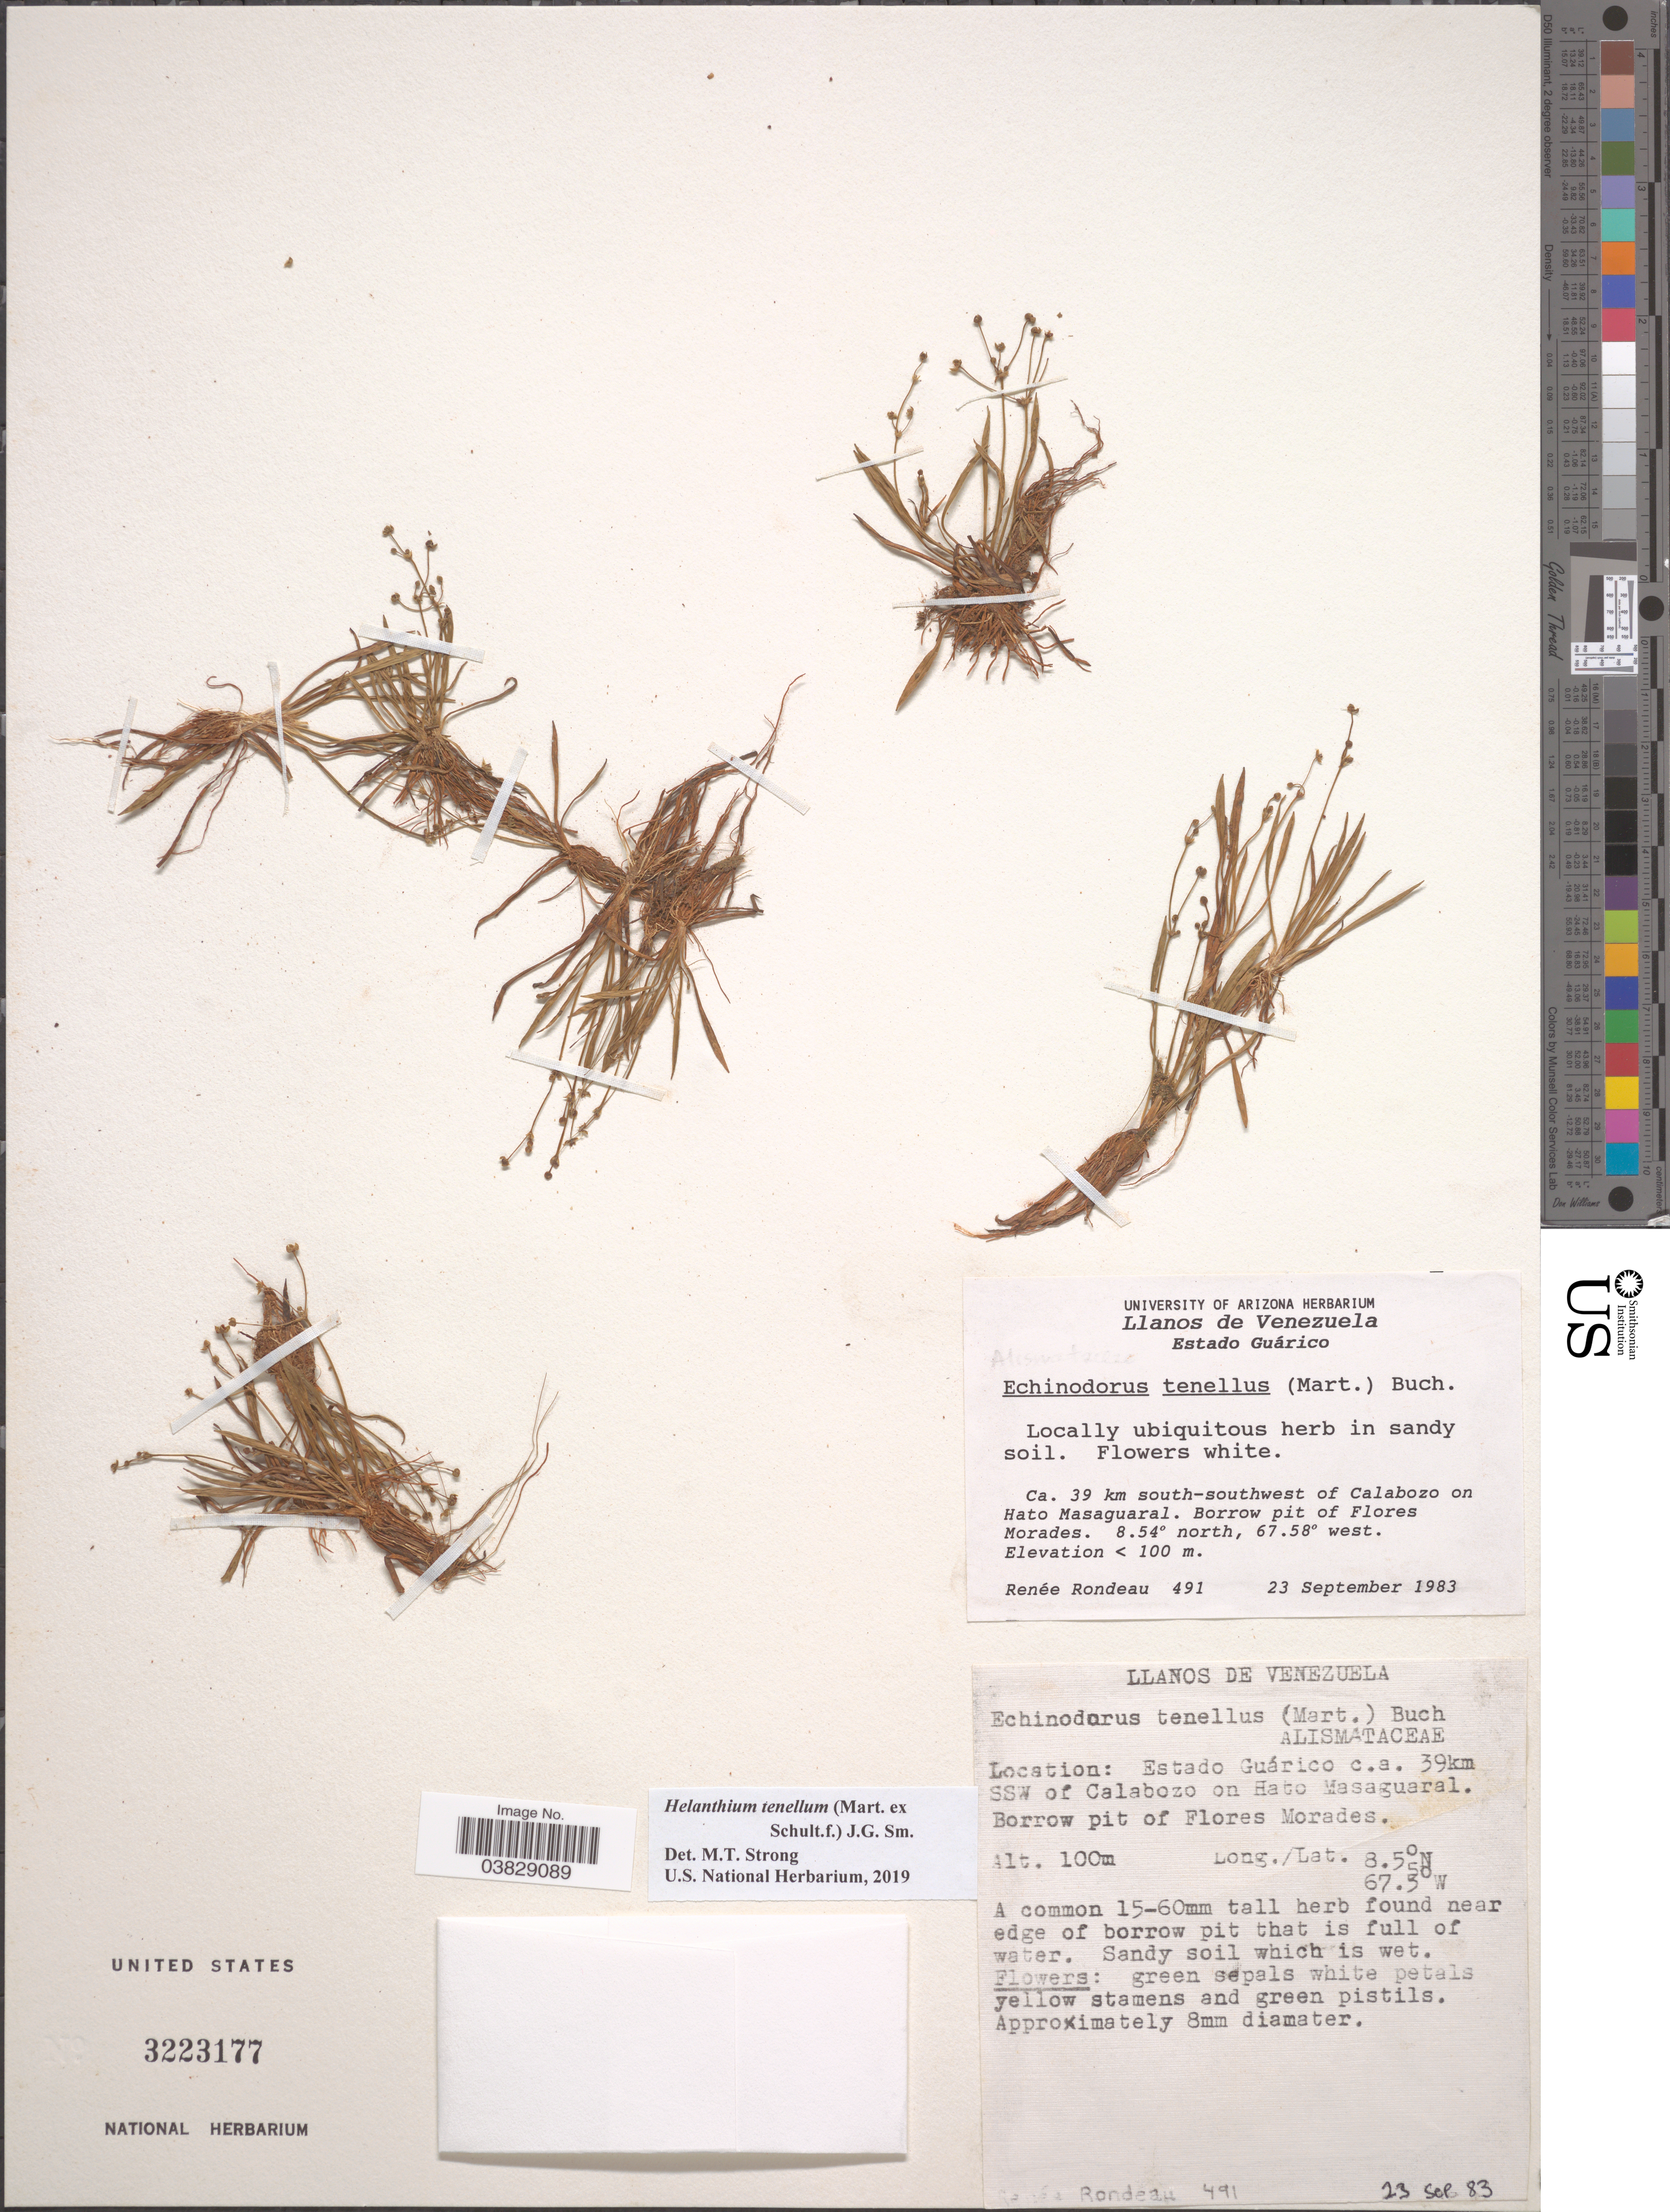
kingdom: Plantae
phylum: Tracheophyta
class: Liliopsida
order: Alismatales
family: Alismataceae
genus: Helanthium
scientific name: Helanthium tenellum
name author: (Mart. ex Schult. f.) J.G. Sm.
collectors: R. Rondeau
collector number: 491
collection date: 1983-09-23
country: Venezuela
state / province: Guarico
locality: Llanos de Venezuela. Ca. 39 km south-southwest of Calabozo on Hato Masaguaral.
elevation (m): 100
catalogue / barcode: US 3223177